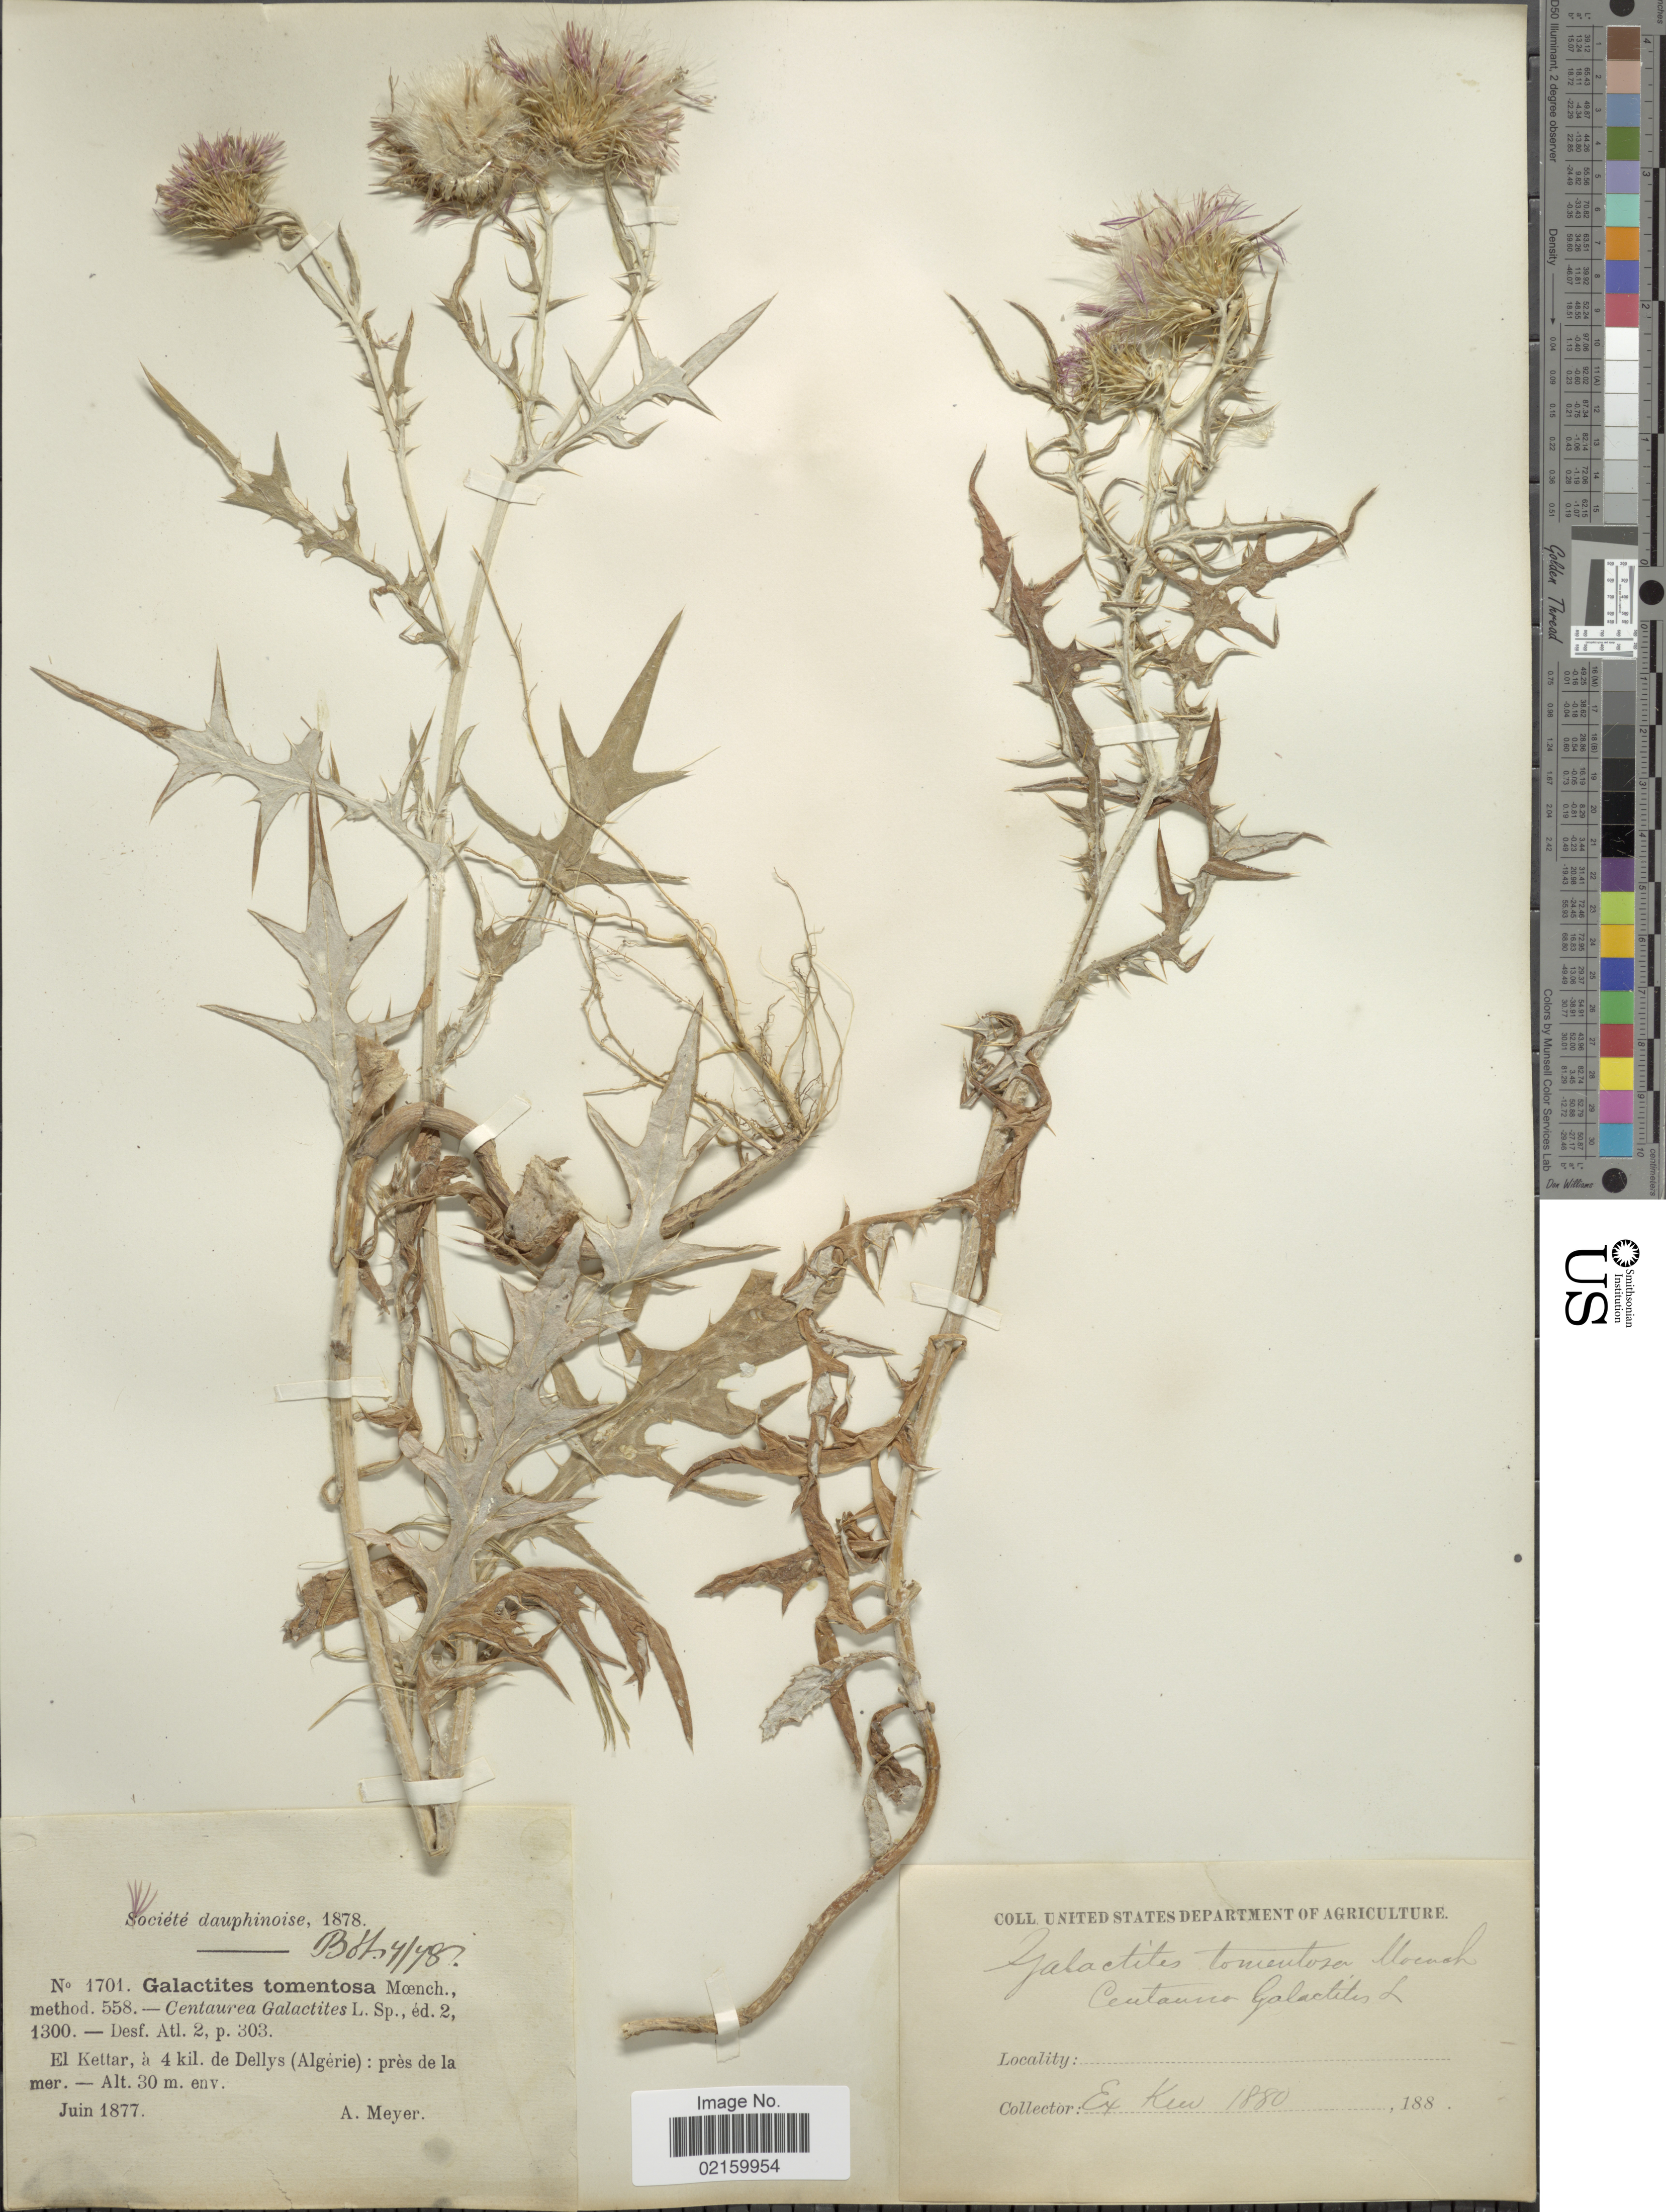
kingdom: Plantae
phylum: Tracheophyta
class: Magnoliopsida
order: Asterales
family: Asteraceae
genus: Galactites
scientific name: Galactites tomentosa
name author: Moench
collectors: A. B. Meyer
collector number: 1701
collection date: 1877-06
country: Algeria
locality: Et Kettar, a 4 kil. de Dellys (Algerie): pres de la mer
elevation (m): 30